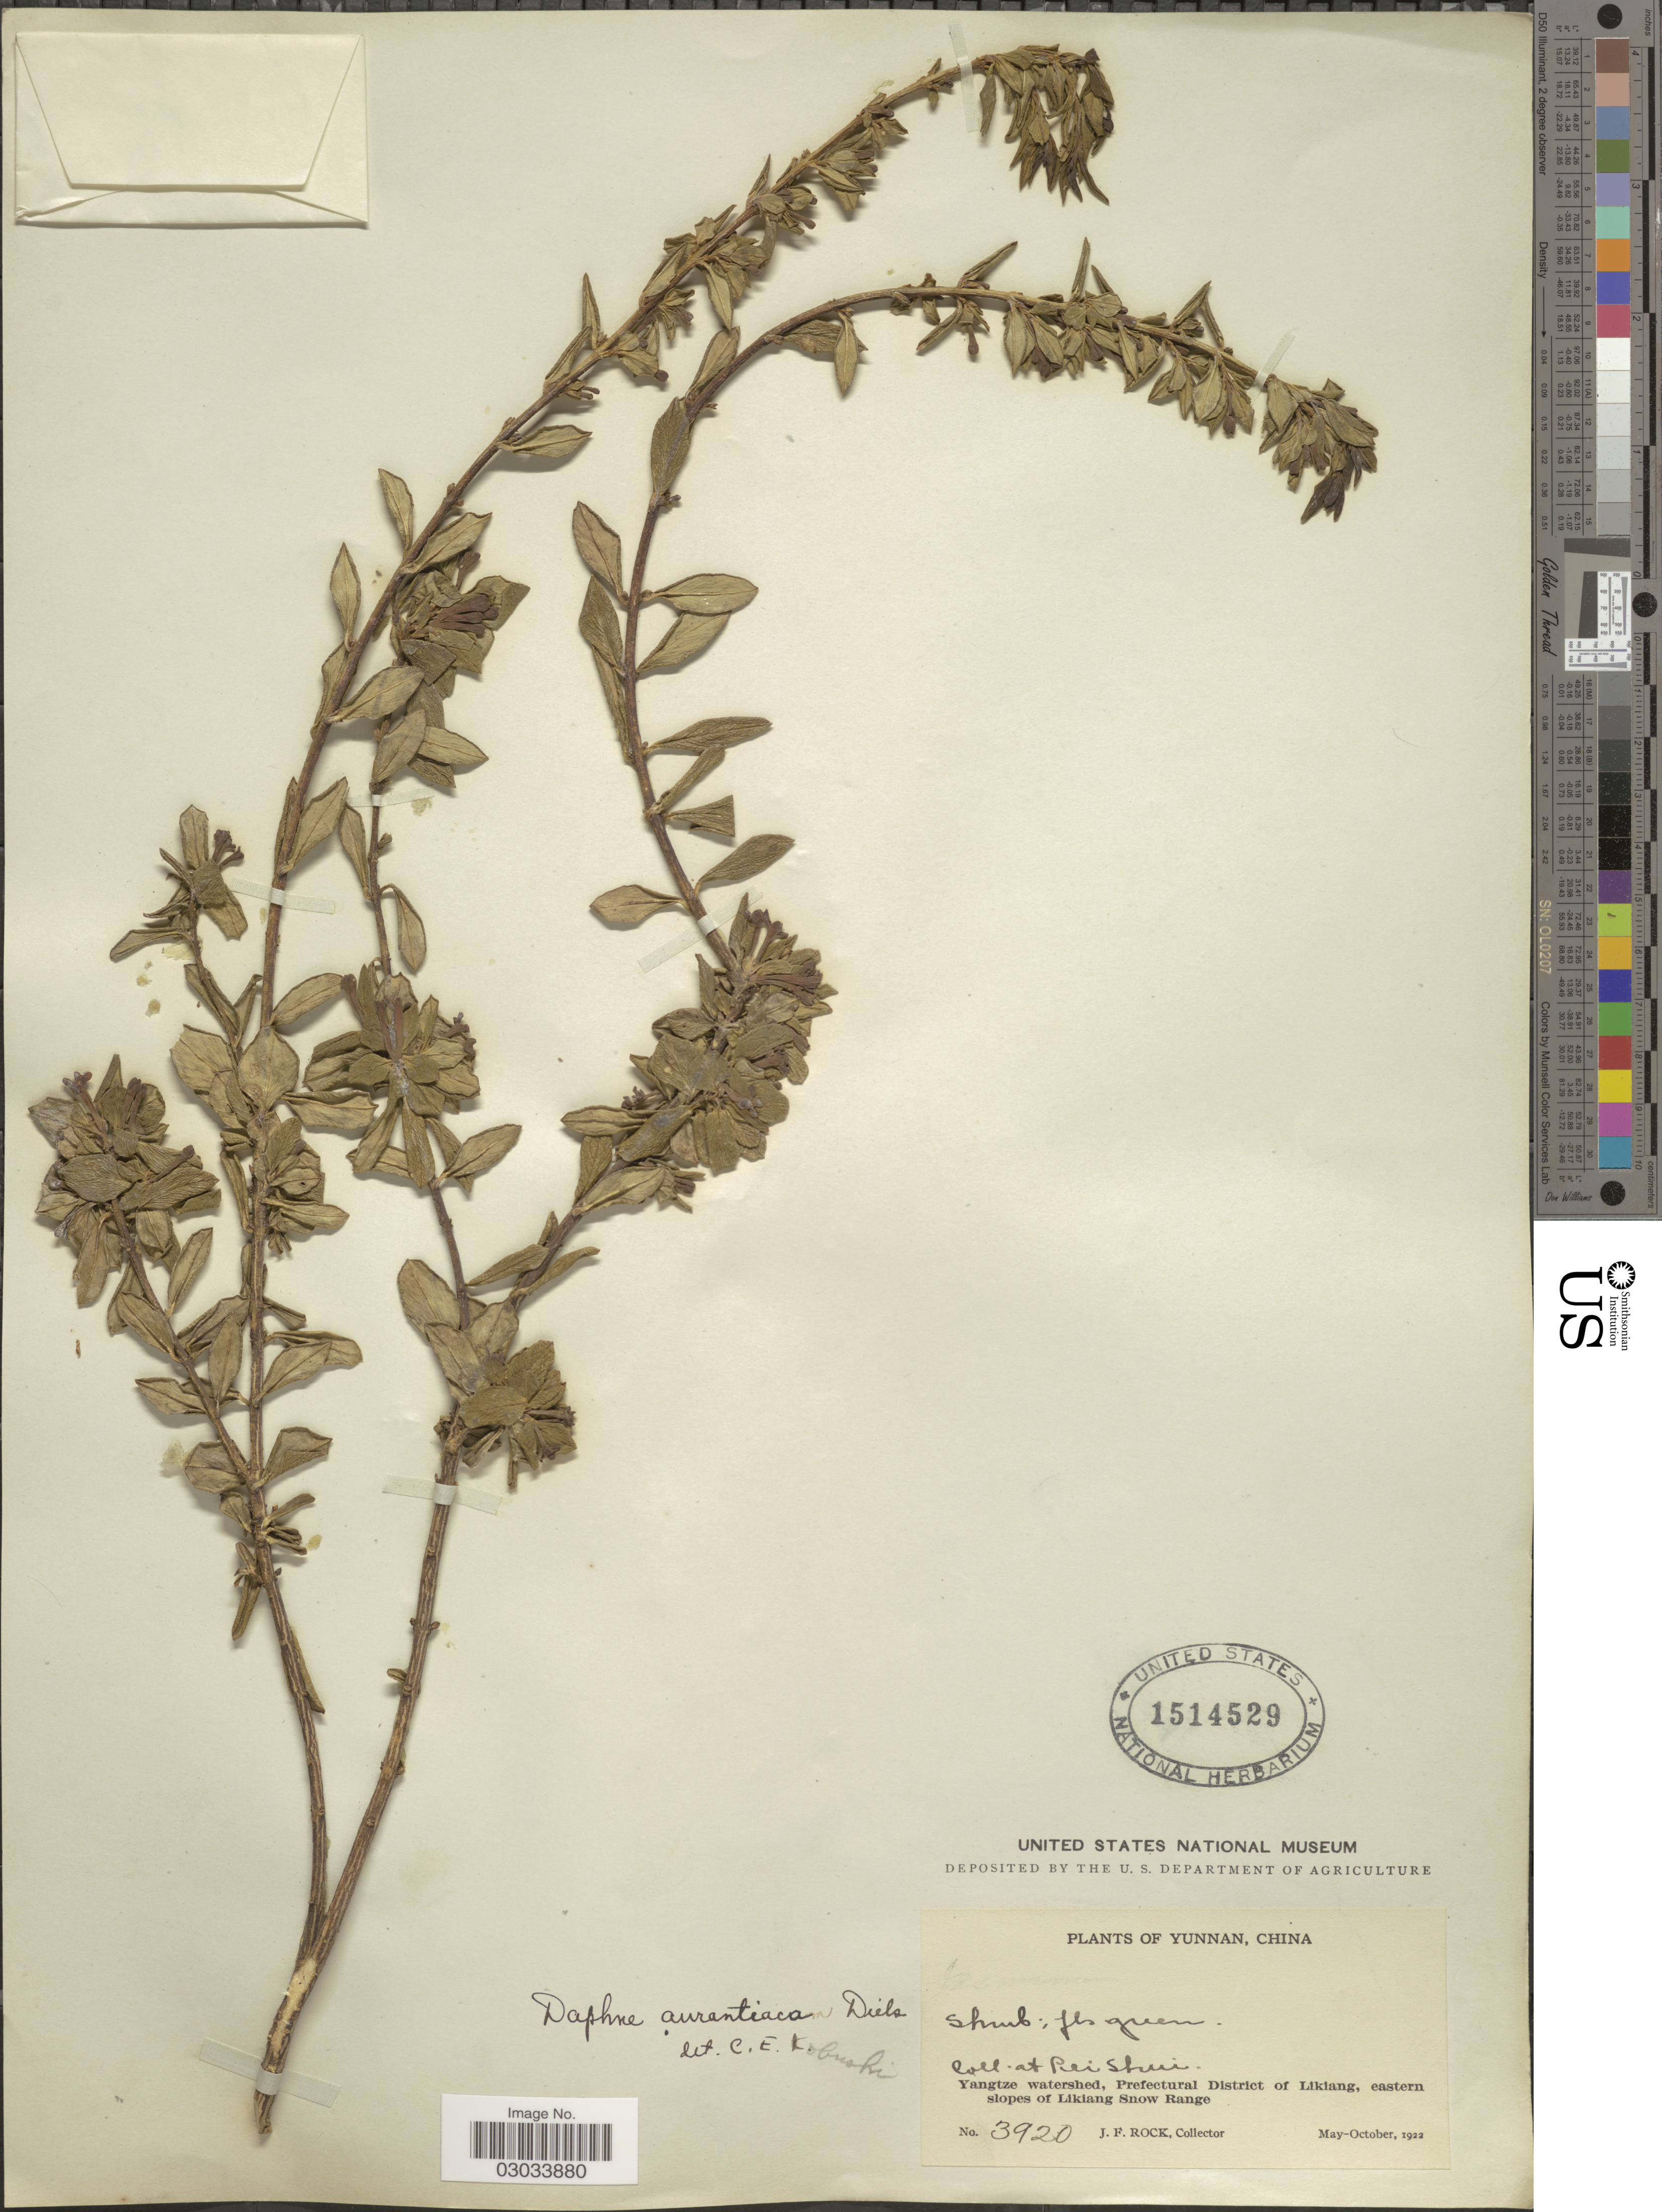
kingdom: Plantae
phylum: Tracheophyta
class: Magnoliopsida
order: Malvales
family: Thymelaeaceae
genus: Daphne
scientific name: Daphne aurantiaca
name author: Diels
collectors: J. Rock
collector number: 3920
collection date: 1922-05/1922-10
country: China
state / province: Yunnan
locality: Pei Shui. Yangtze watershed, Prefectural District of Likiang, eastern slopes of Likiang Snow Range.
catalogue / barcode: US 1514529